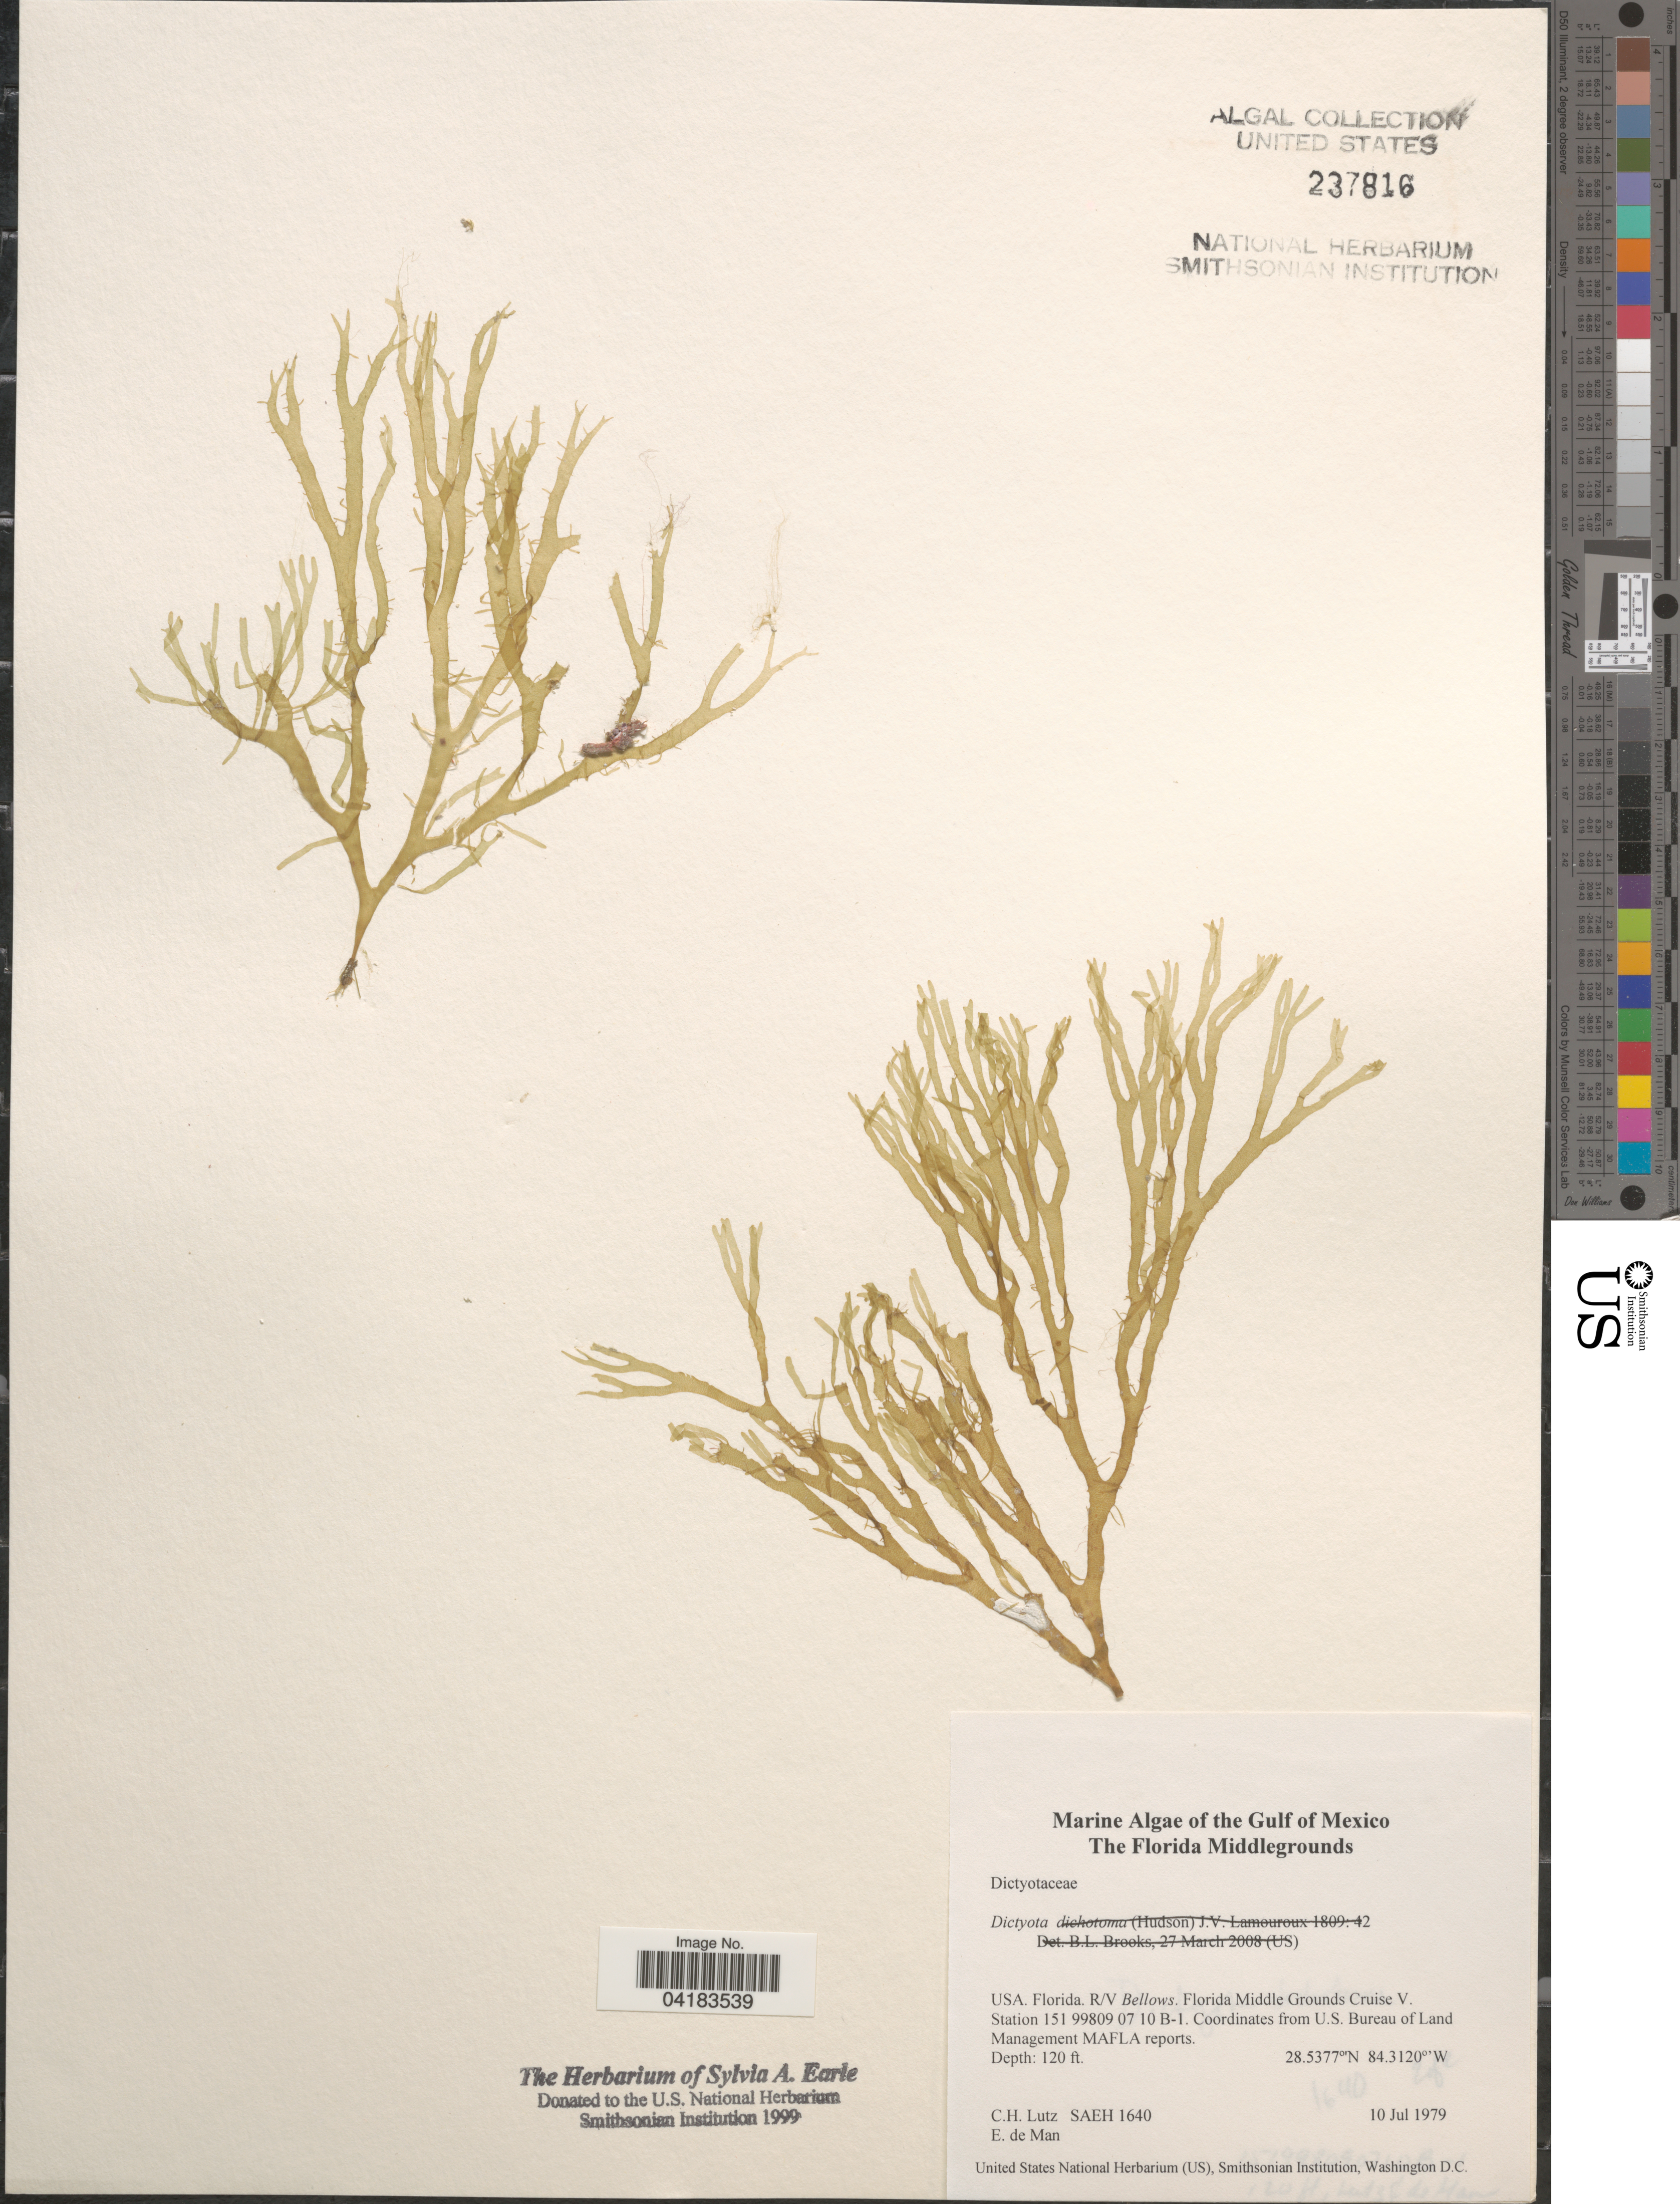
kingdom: Chromista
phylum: Ochrophyta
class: Phaeophyceae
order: Dictyotales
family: Dictyotaceae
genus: Dictyota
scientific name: Dictyota sp.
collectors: C. Lutz & E. de Man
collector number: SAEH1640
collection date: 1979-07-10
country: United States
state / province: Florida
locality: The Gulf of Mexico. The Florida Middlegrounds. R/V Bellows. Florida Middle Grounds Cruise V. Station 151 99809 07 10 B-1. Coordinates from U.S. Bureau of Land Management MAFLA reports.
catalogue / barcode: US 237816